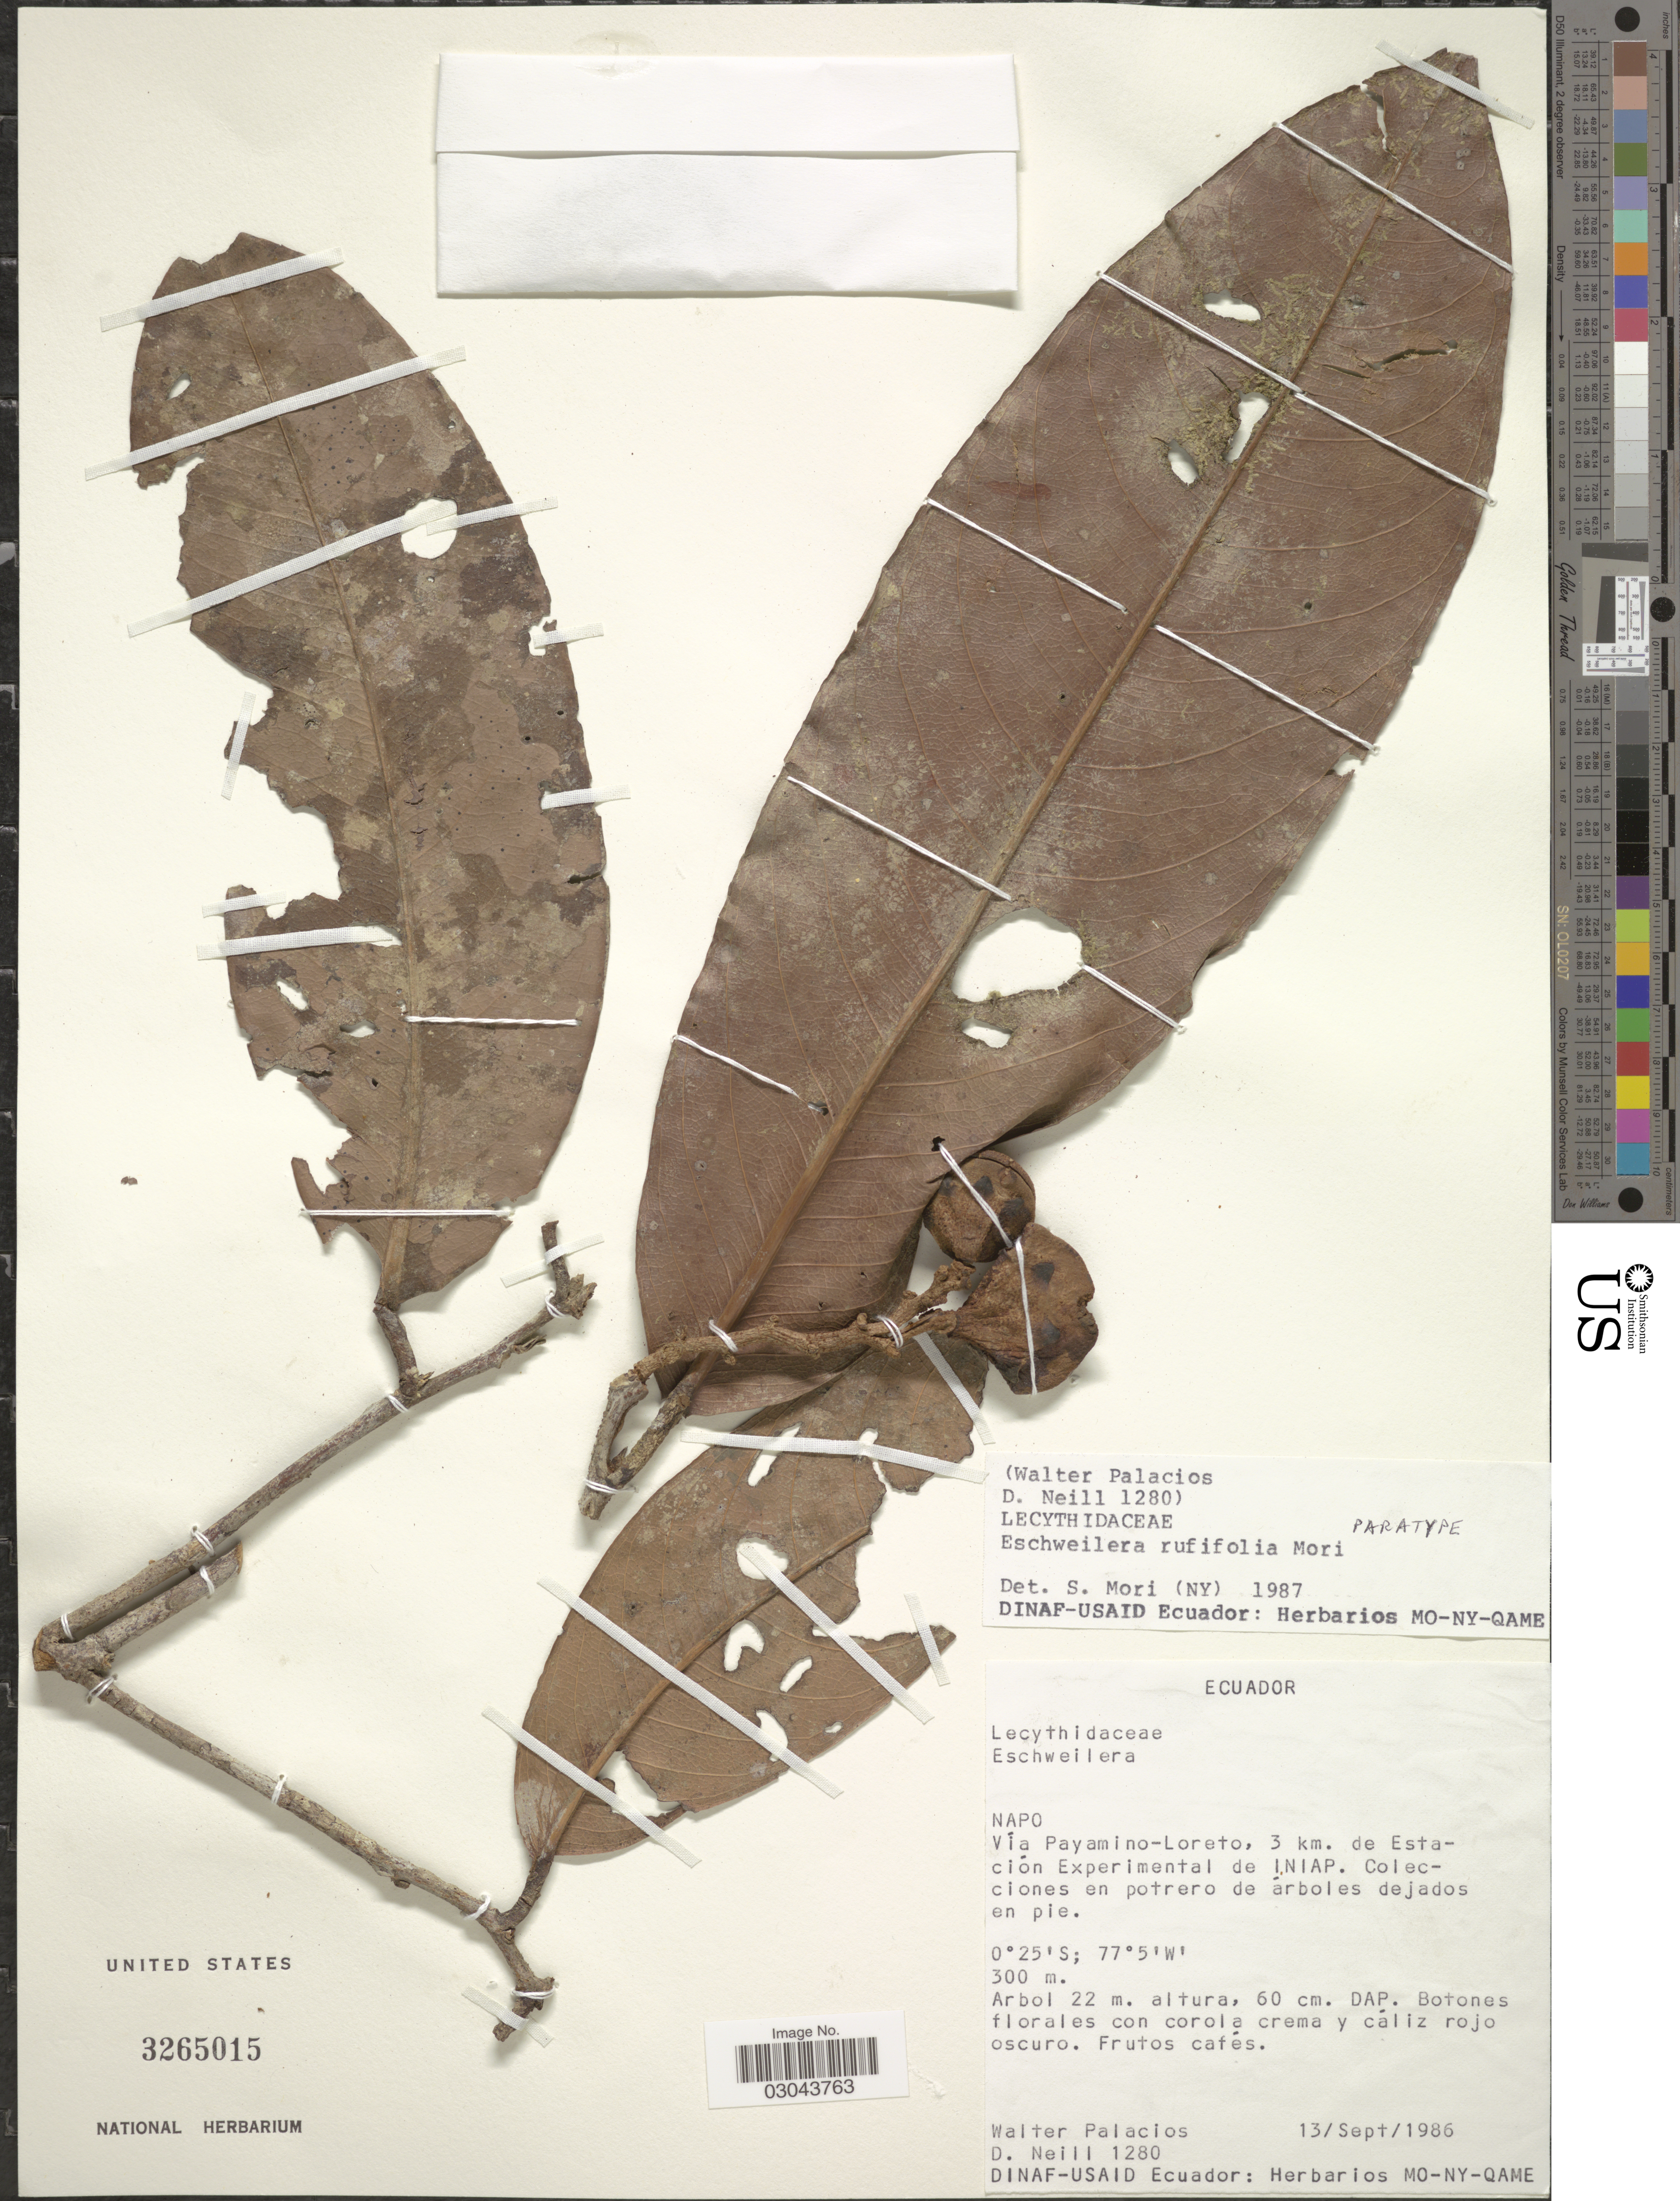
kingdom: Plantae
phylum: Tracheophyta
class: Magnoliopsida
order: Ericales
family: Lecythidaceae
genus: Eschweilera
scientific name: Eschweilera rufifolia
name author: S.A. Mori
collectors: W. Palacios & D. Neill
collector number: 1280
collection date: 1986-09-13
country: Ecuador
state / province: Napo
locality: Vía Payamino-Loreto, 3 km. de Estación Experimental de INIAP.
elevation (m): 300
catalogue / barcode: US 3265015